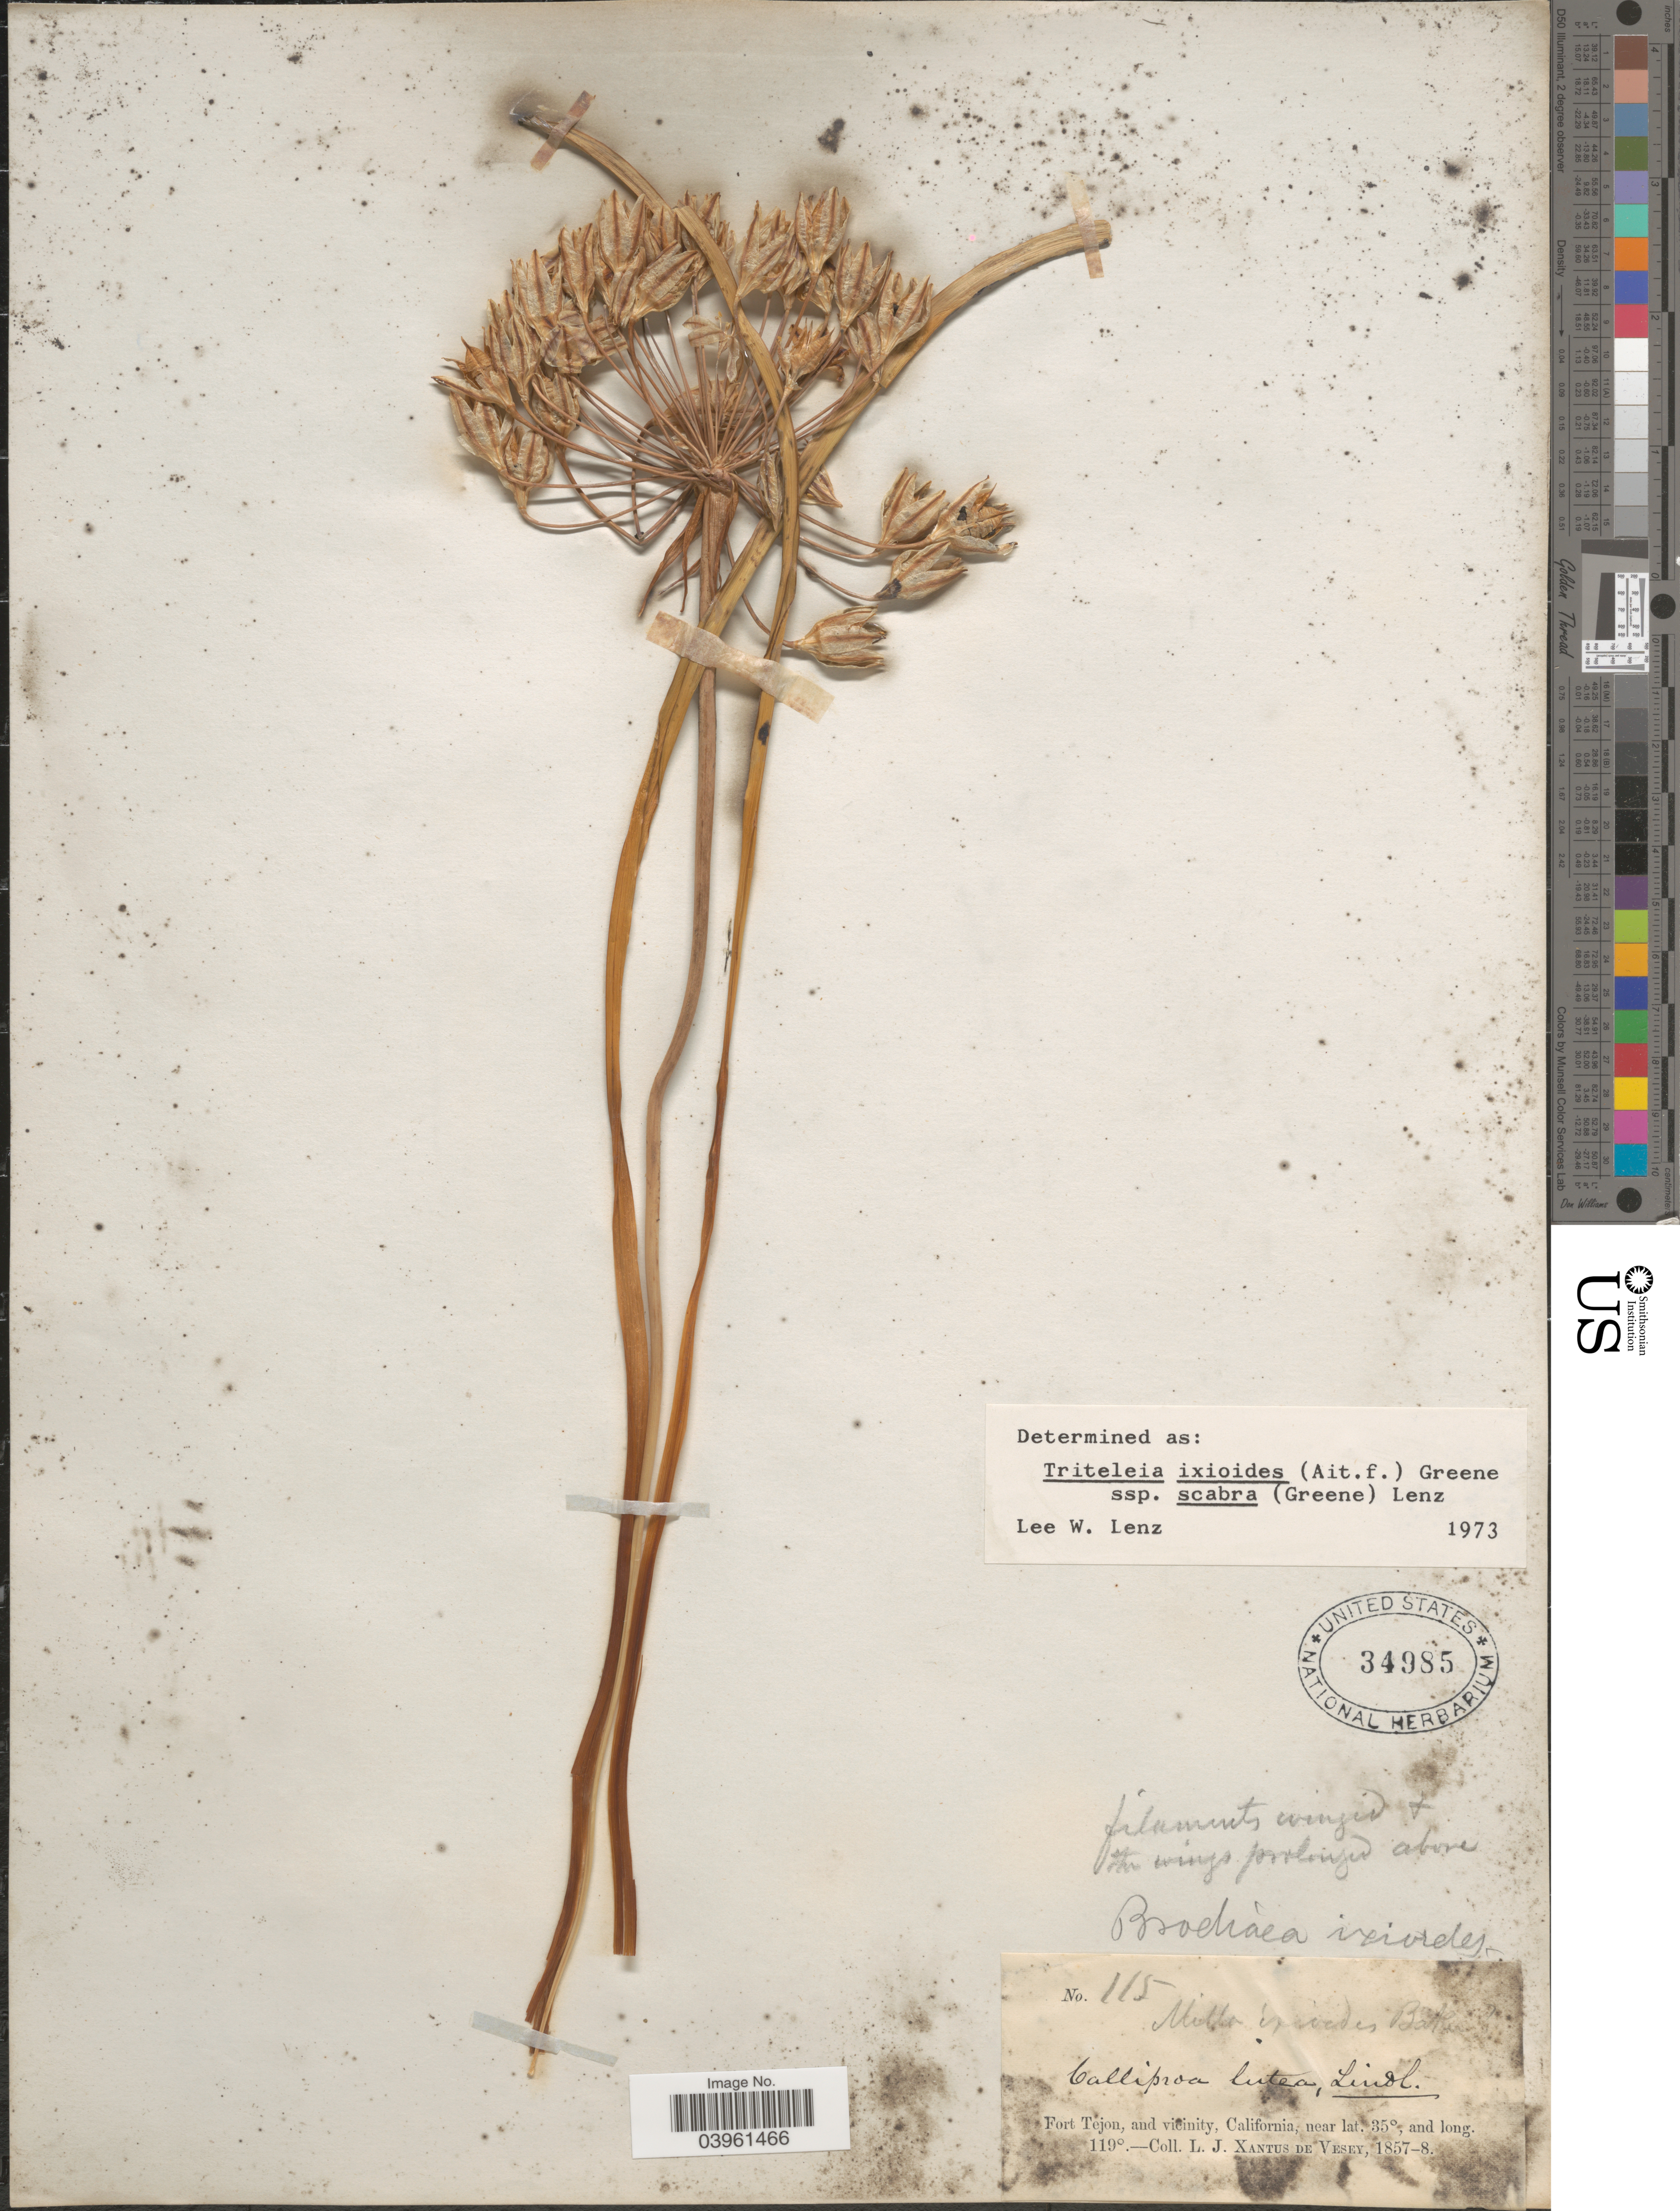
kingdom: Plantae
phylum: Tracheophyta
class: Liliopsida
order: Asparagales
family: Asparagaceae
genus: Triteleia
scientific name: Triteleia ixioides subsp. scabra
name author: (R. Br.) Greene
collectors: L. Xantus de Vesey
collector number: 115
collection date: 1857/1858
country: United States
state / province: California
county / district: Kern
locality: Fort Tejon, and vicinity.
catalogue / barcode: US 34985